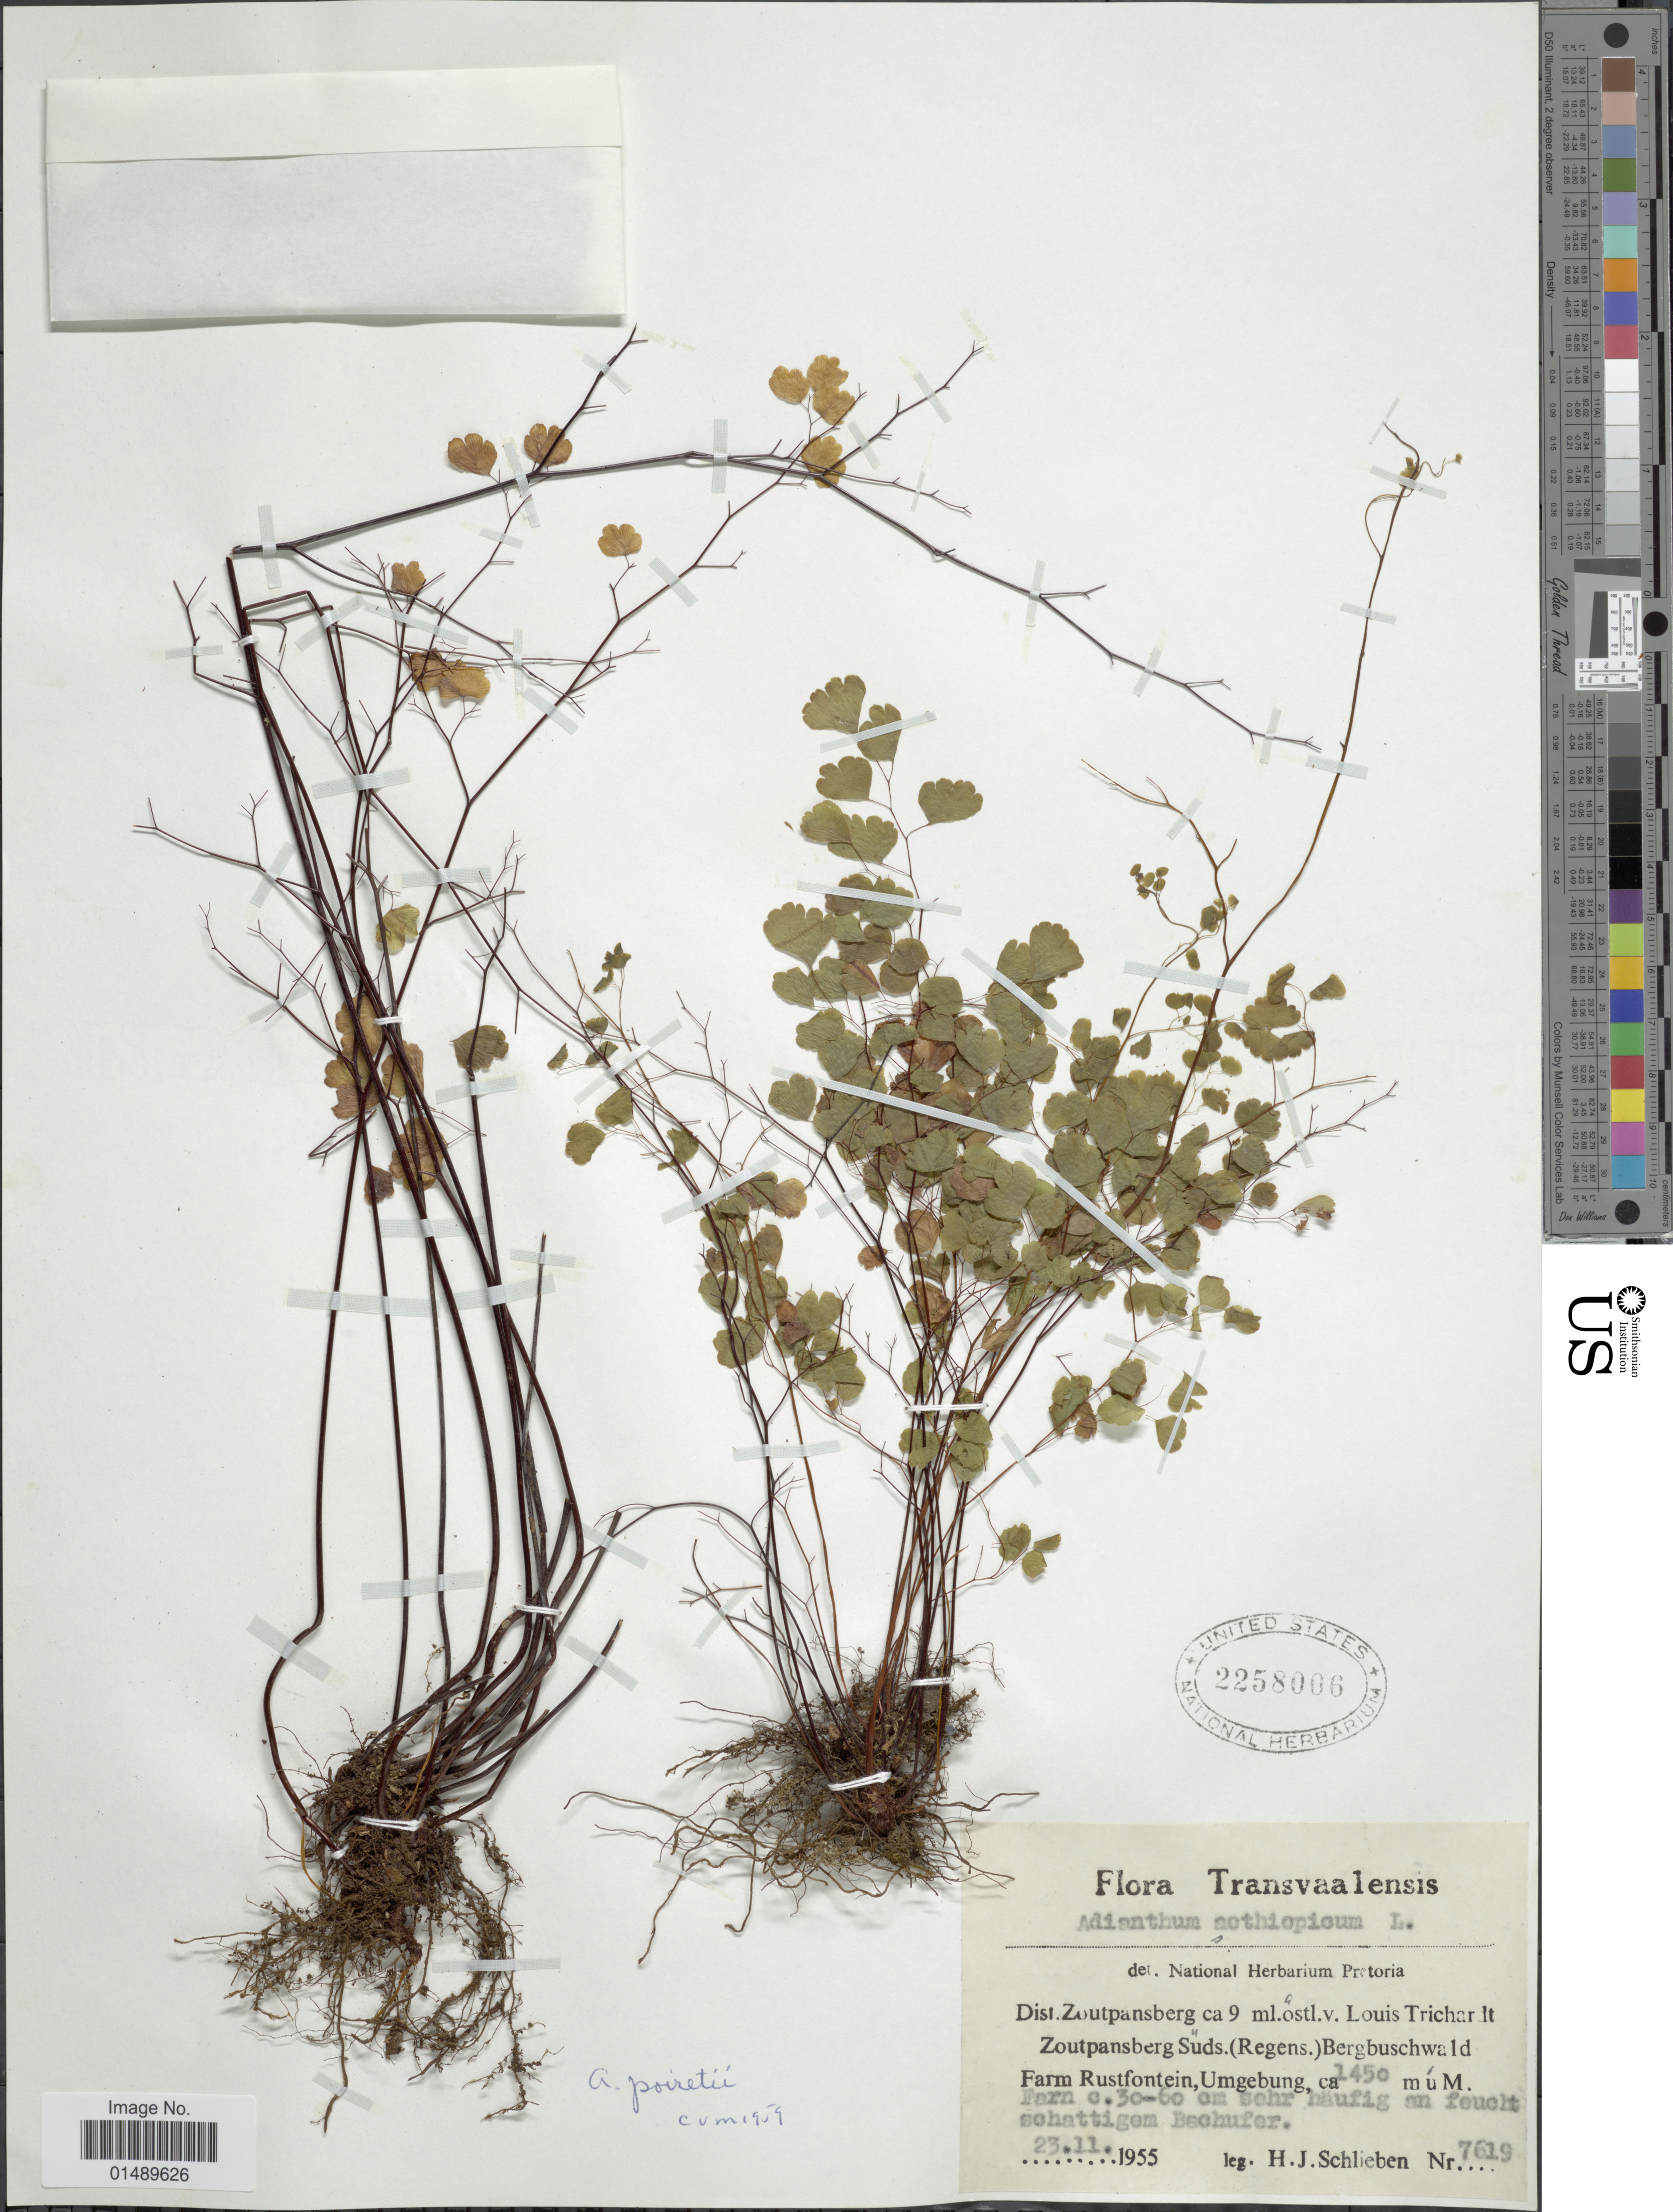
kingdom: Plantae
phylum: Tracheophyta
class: Polypodiopsida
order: Polypodiales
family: Pteridaceae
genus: Adiantum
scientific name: Adiantum poiretii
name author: Wikstr.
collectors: H. J. Schlieben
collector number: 7619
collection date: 1955-11-23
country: South Africa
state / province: Limpopo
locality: Transvaalensis, Dist. Zoutpasnberg ca 9 ml.ostl.v. Louis Trichardt Zoutpasnberg Suds. (Regens). Bergbuschwald Farm Rustfontein, Umgebeng.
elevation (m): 1450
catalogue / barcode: US 2258006